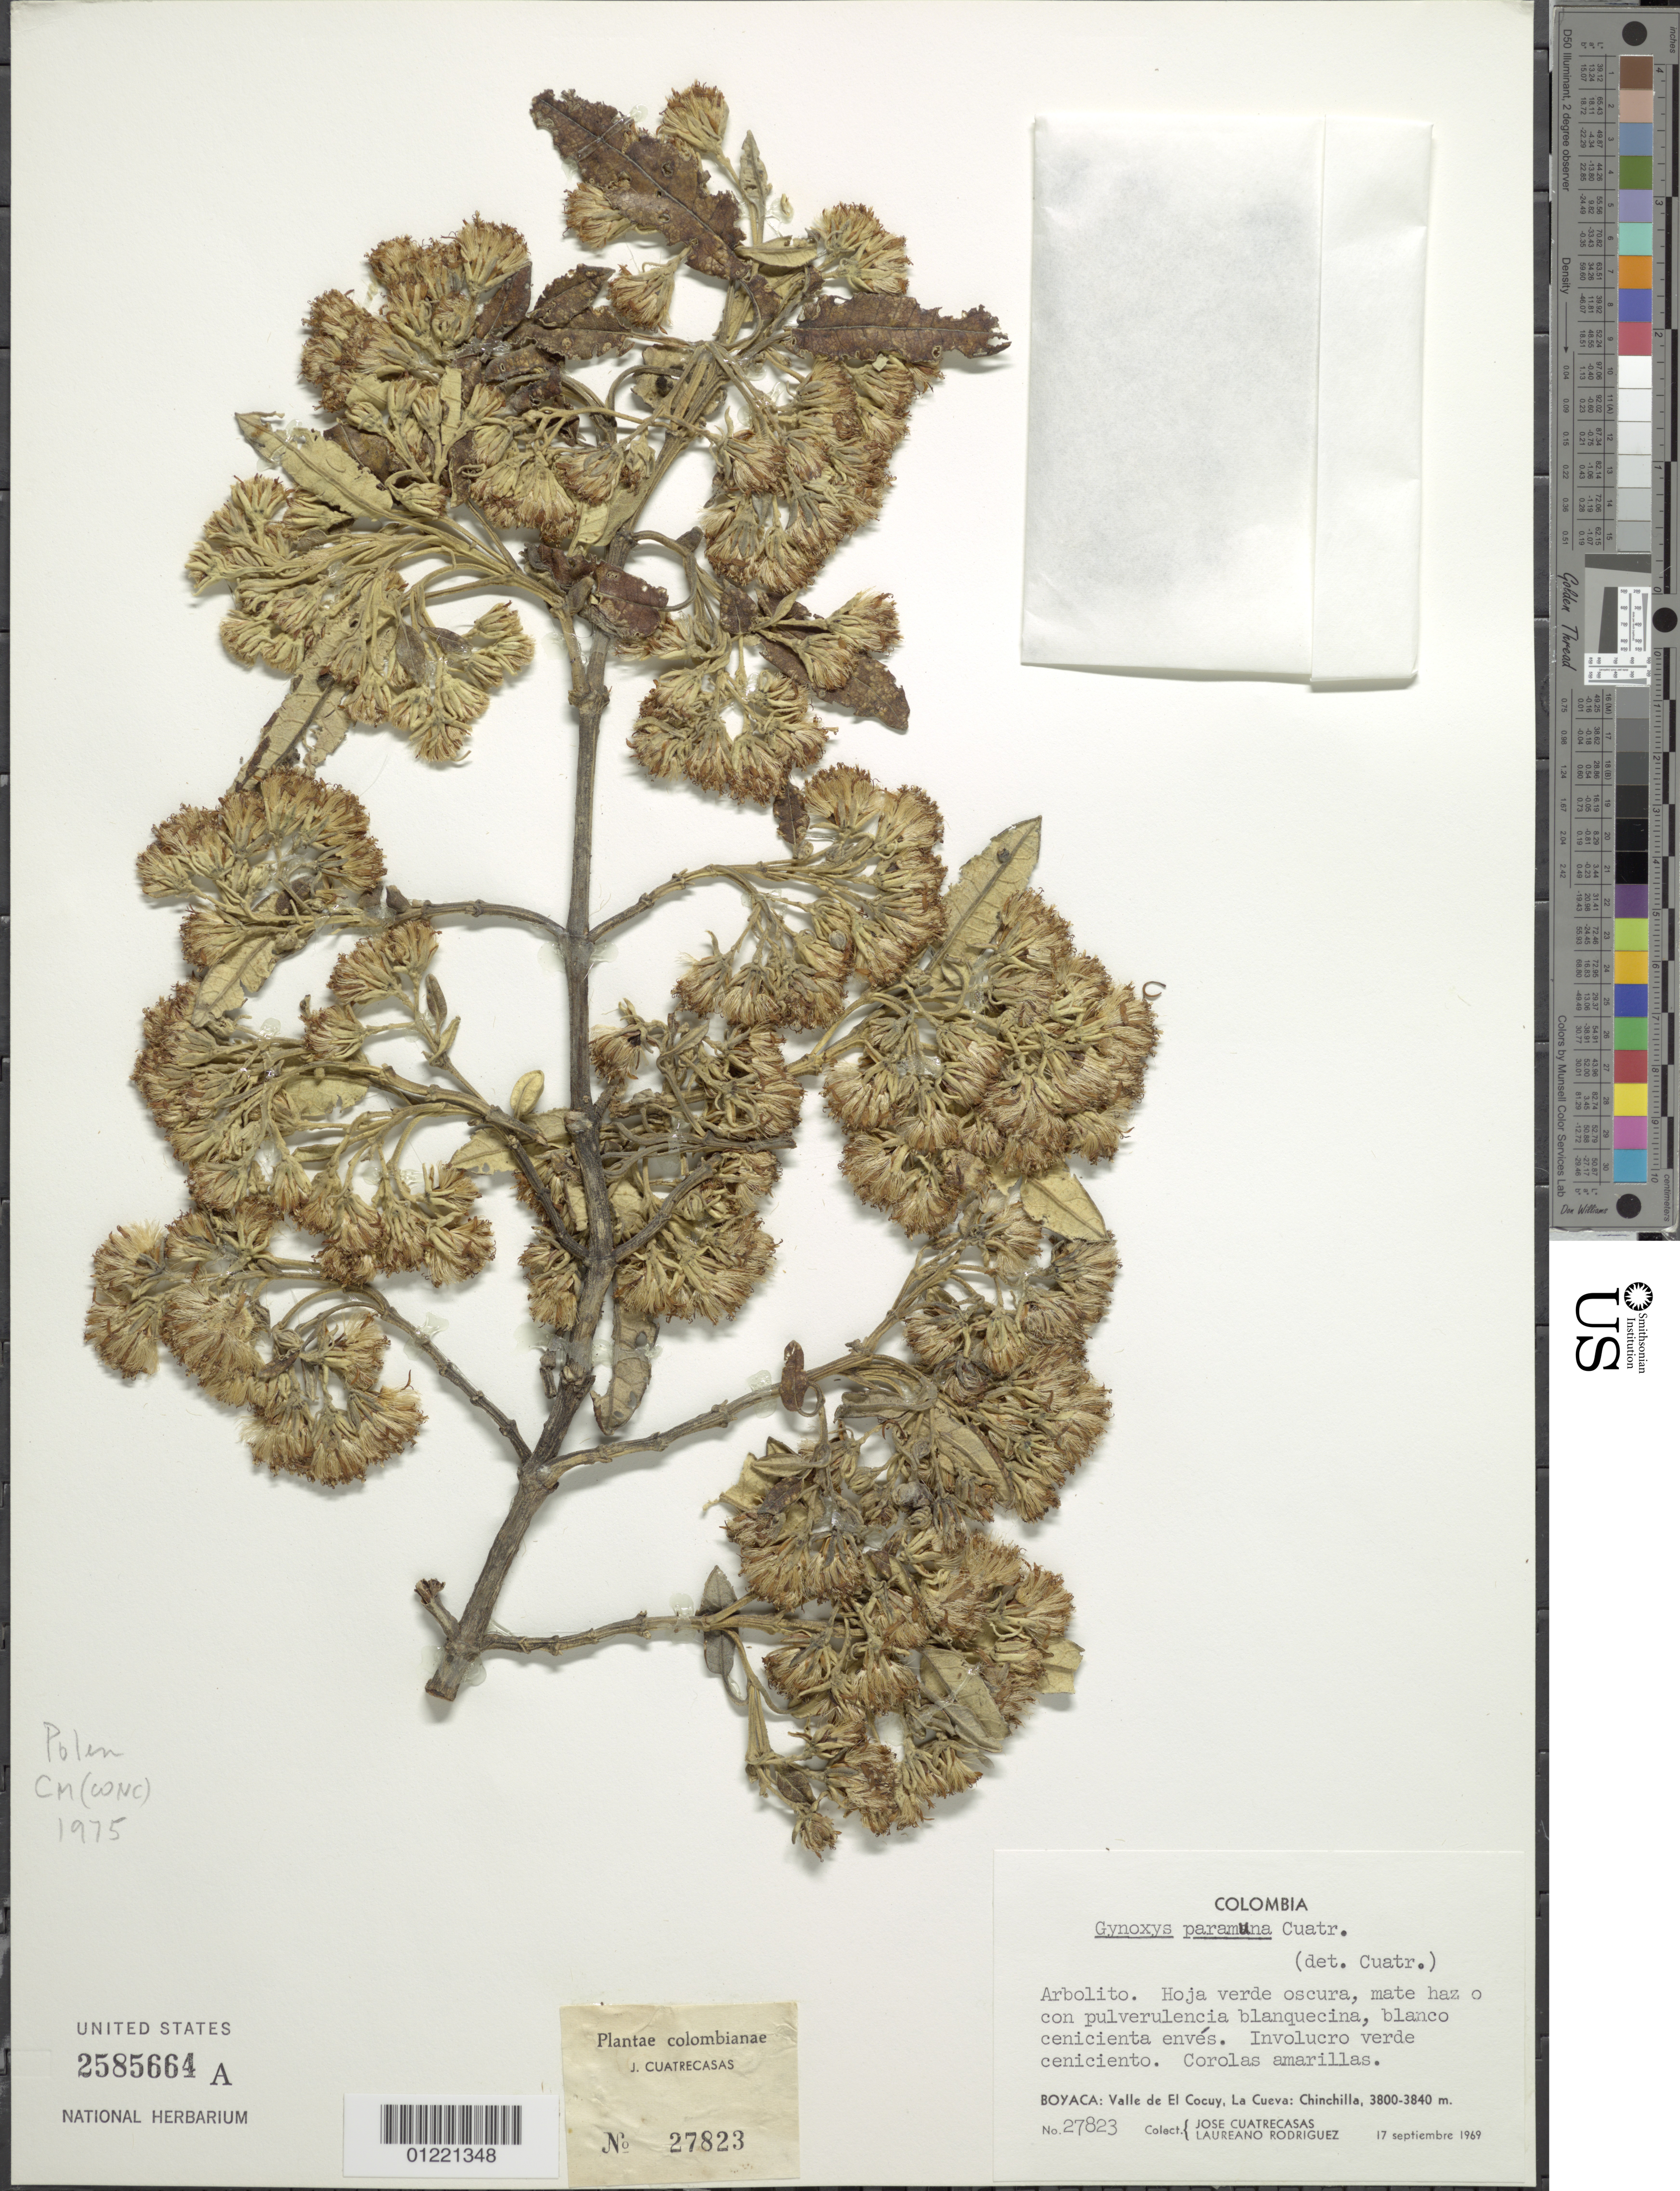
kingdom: Plantae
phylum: Tracheophyta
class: Magnoliopsida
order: Asterales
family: Asteraceae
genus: Gynoxys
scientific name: Gynoxys paramuna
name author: Cuatrec.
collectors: J. Cuatrecasas & L. Rodriguez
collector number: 27823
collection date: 1969-09-17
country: Colombia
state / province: Boyacá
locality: Valle de El Cocy, La Cueva: Chinchilla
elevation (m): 3800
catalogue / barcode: US 2585664A